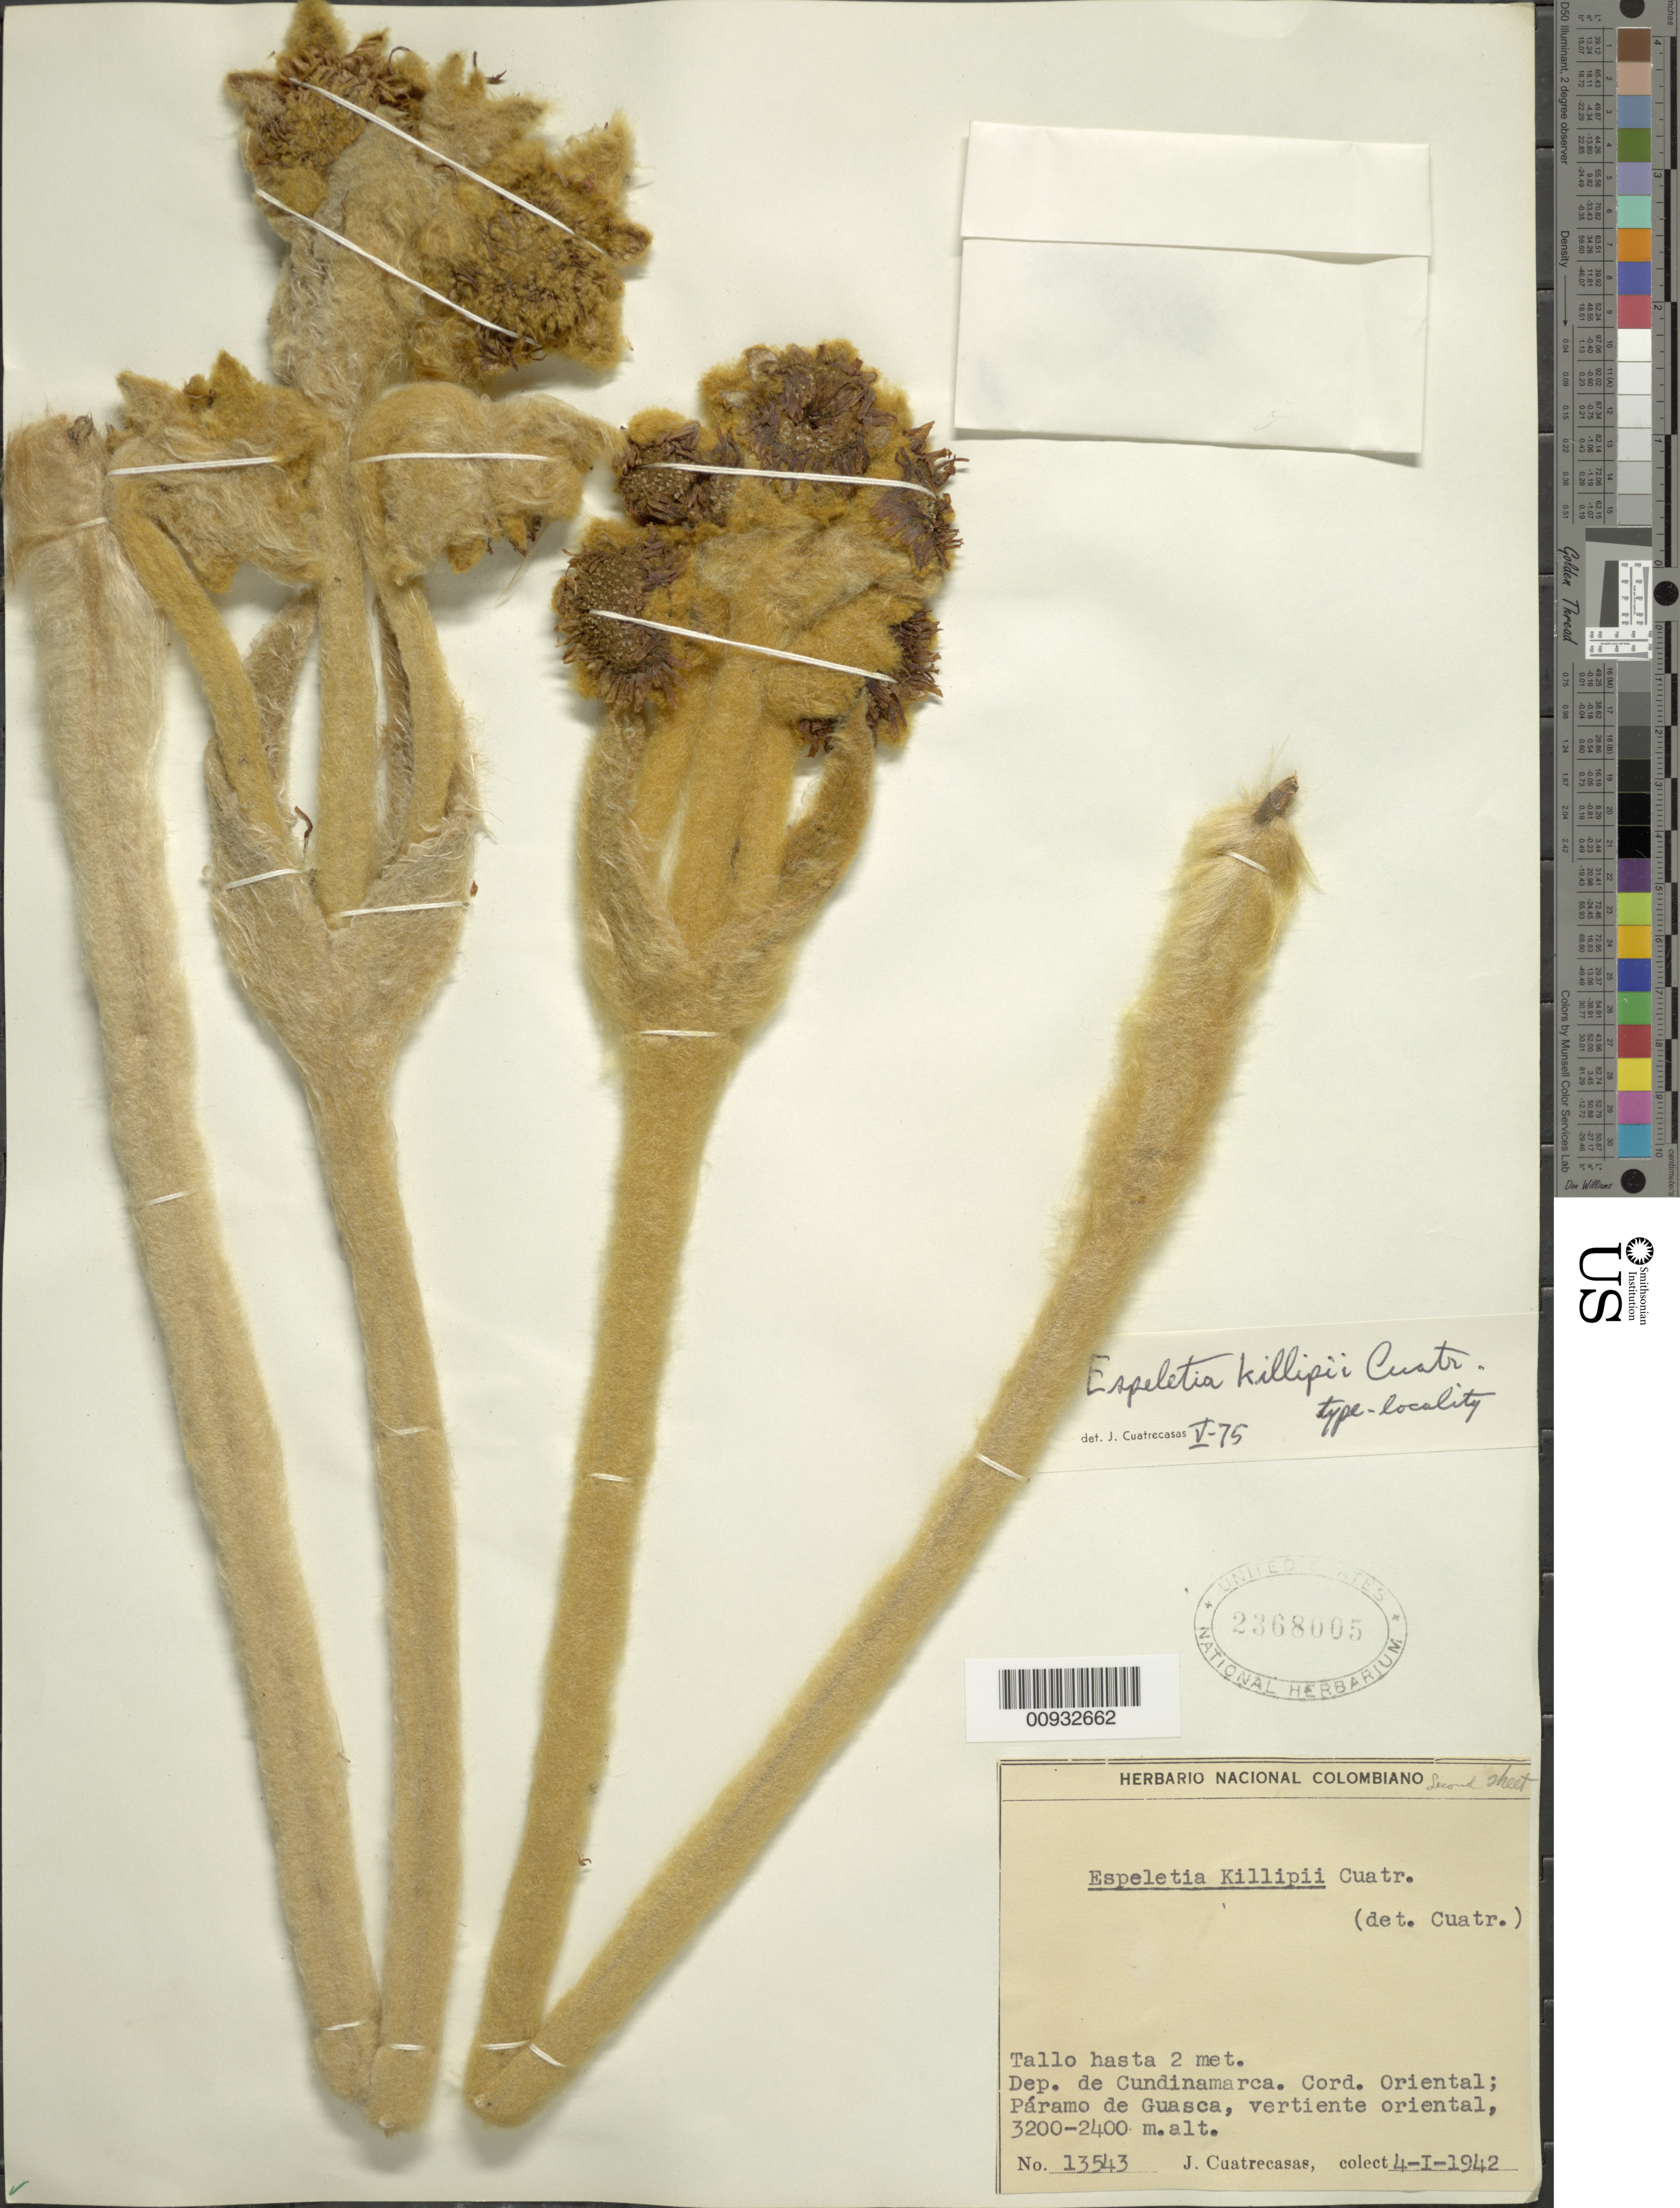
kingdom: Plantae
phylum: Tracheophyta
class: Magnoliopsida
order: Asterales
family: Asteraceae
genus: Espeletia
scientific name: Espeletia killipii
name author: Cuatrec.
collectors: J. Cuatrecasas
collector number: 13543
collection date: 1942-01-04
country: Colombia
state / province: Cundinamarca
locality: Cord. Orientalal; Paramo de Guasca, vertiente oriental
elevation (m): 2400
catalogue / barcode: US 2368005